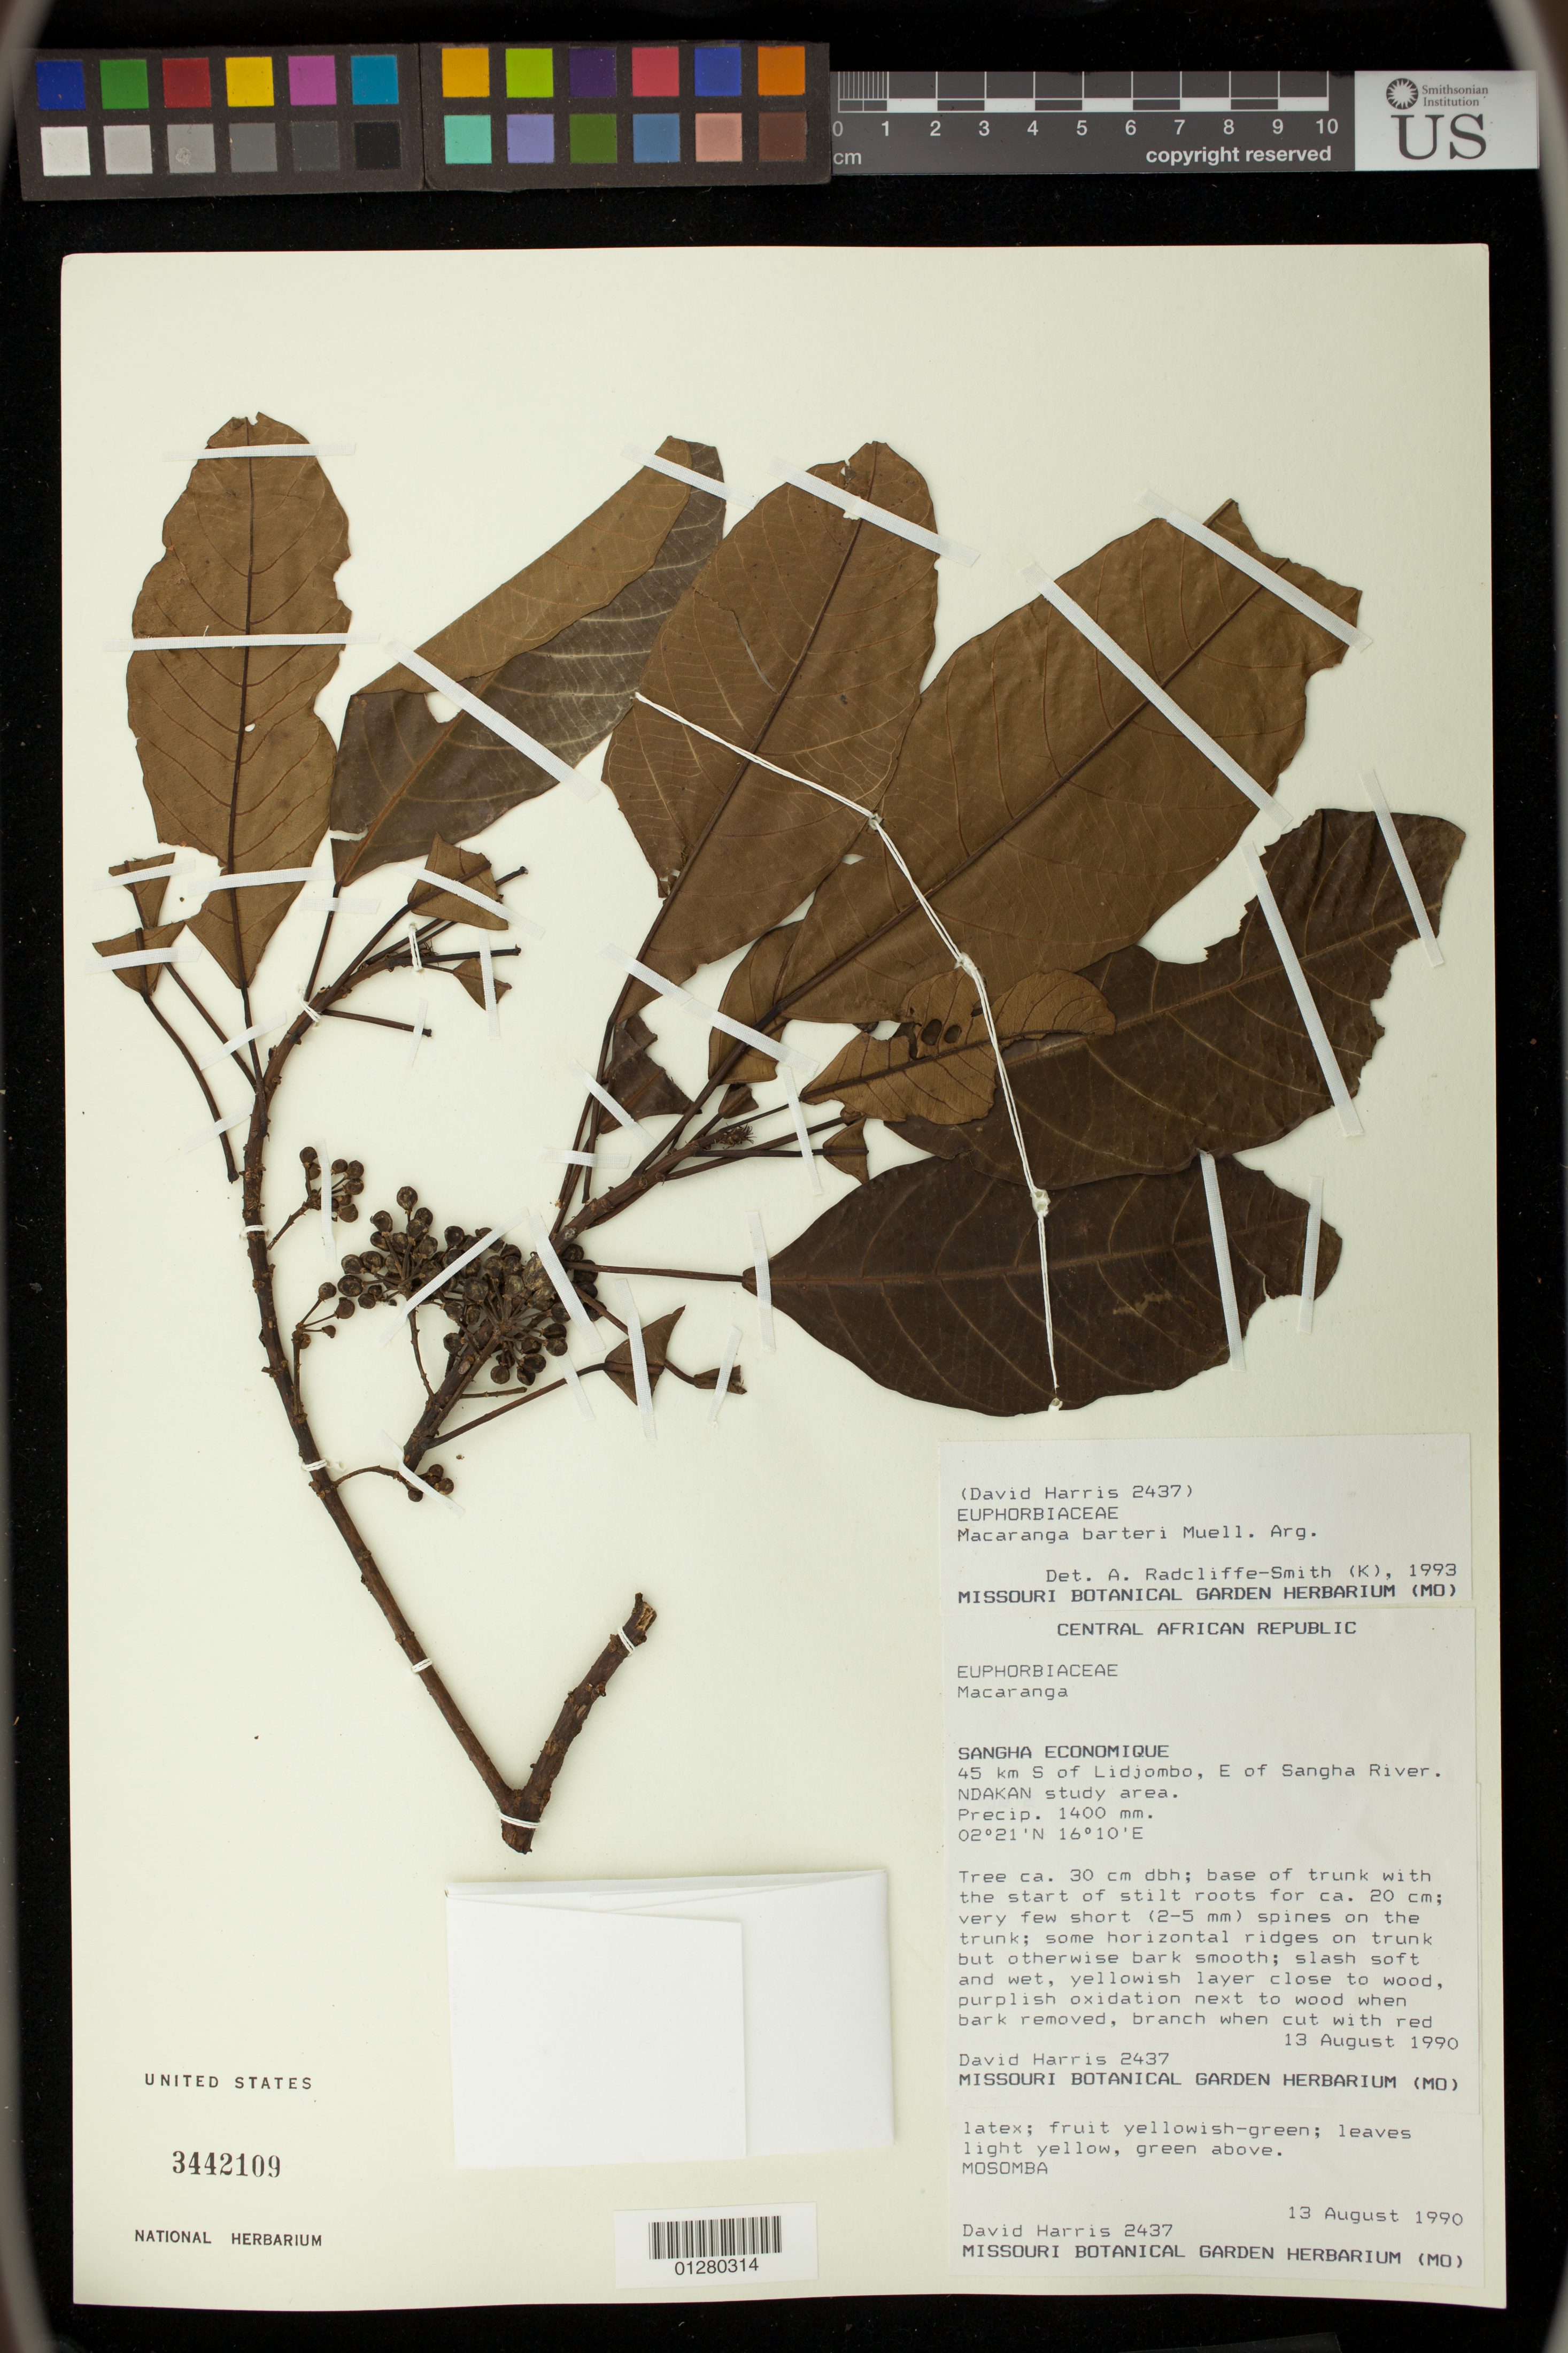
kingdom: Plantae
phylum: Tracheophyta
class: Magnoliopsida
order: Malpighiales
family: Euphorbiaceae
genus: Macaranga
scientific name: Macaranga barteri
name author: Müll. Arg.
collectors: D. J. Harris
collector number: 2437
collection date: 1990-08-13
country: Central African Republic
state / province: Sangha-Mbaere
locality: Sangha Economique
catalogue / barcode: US 3442109